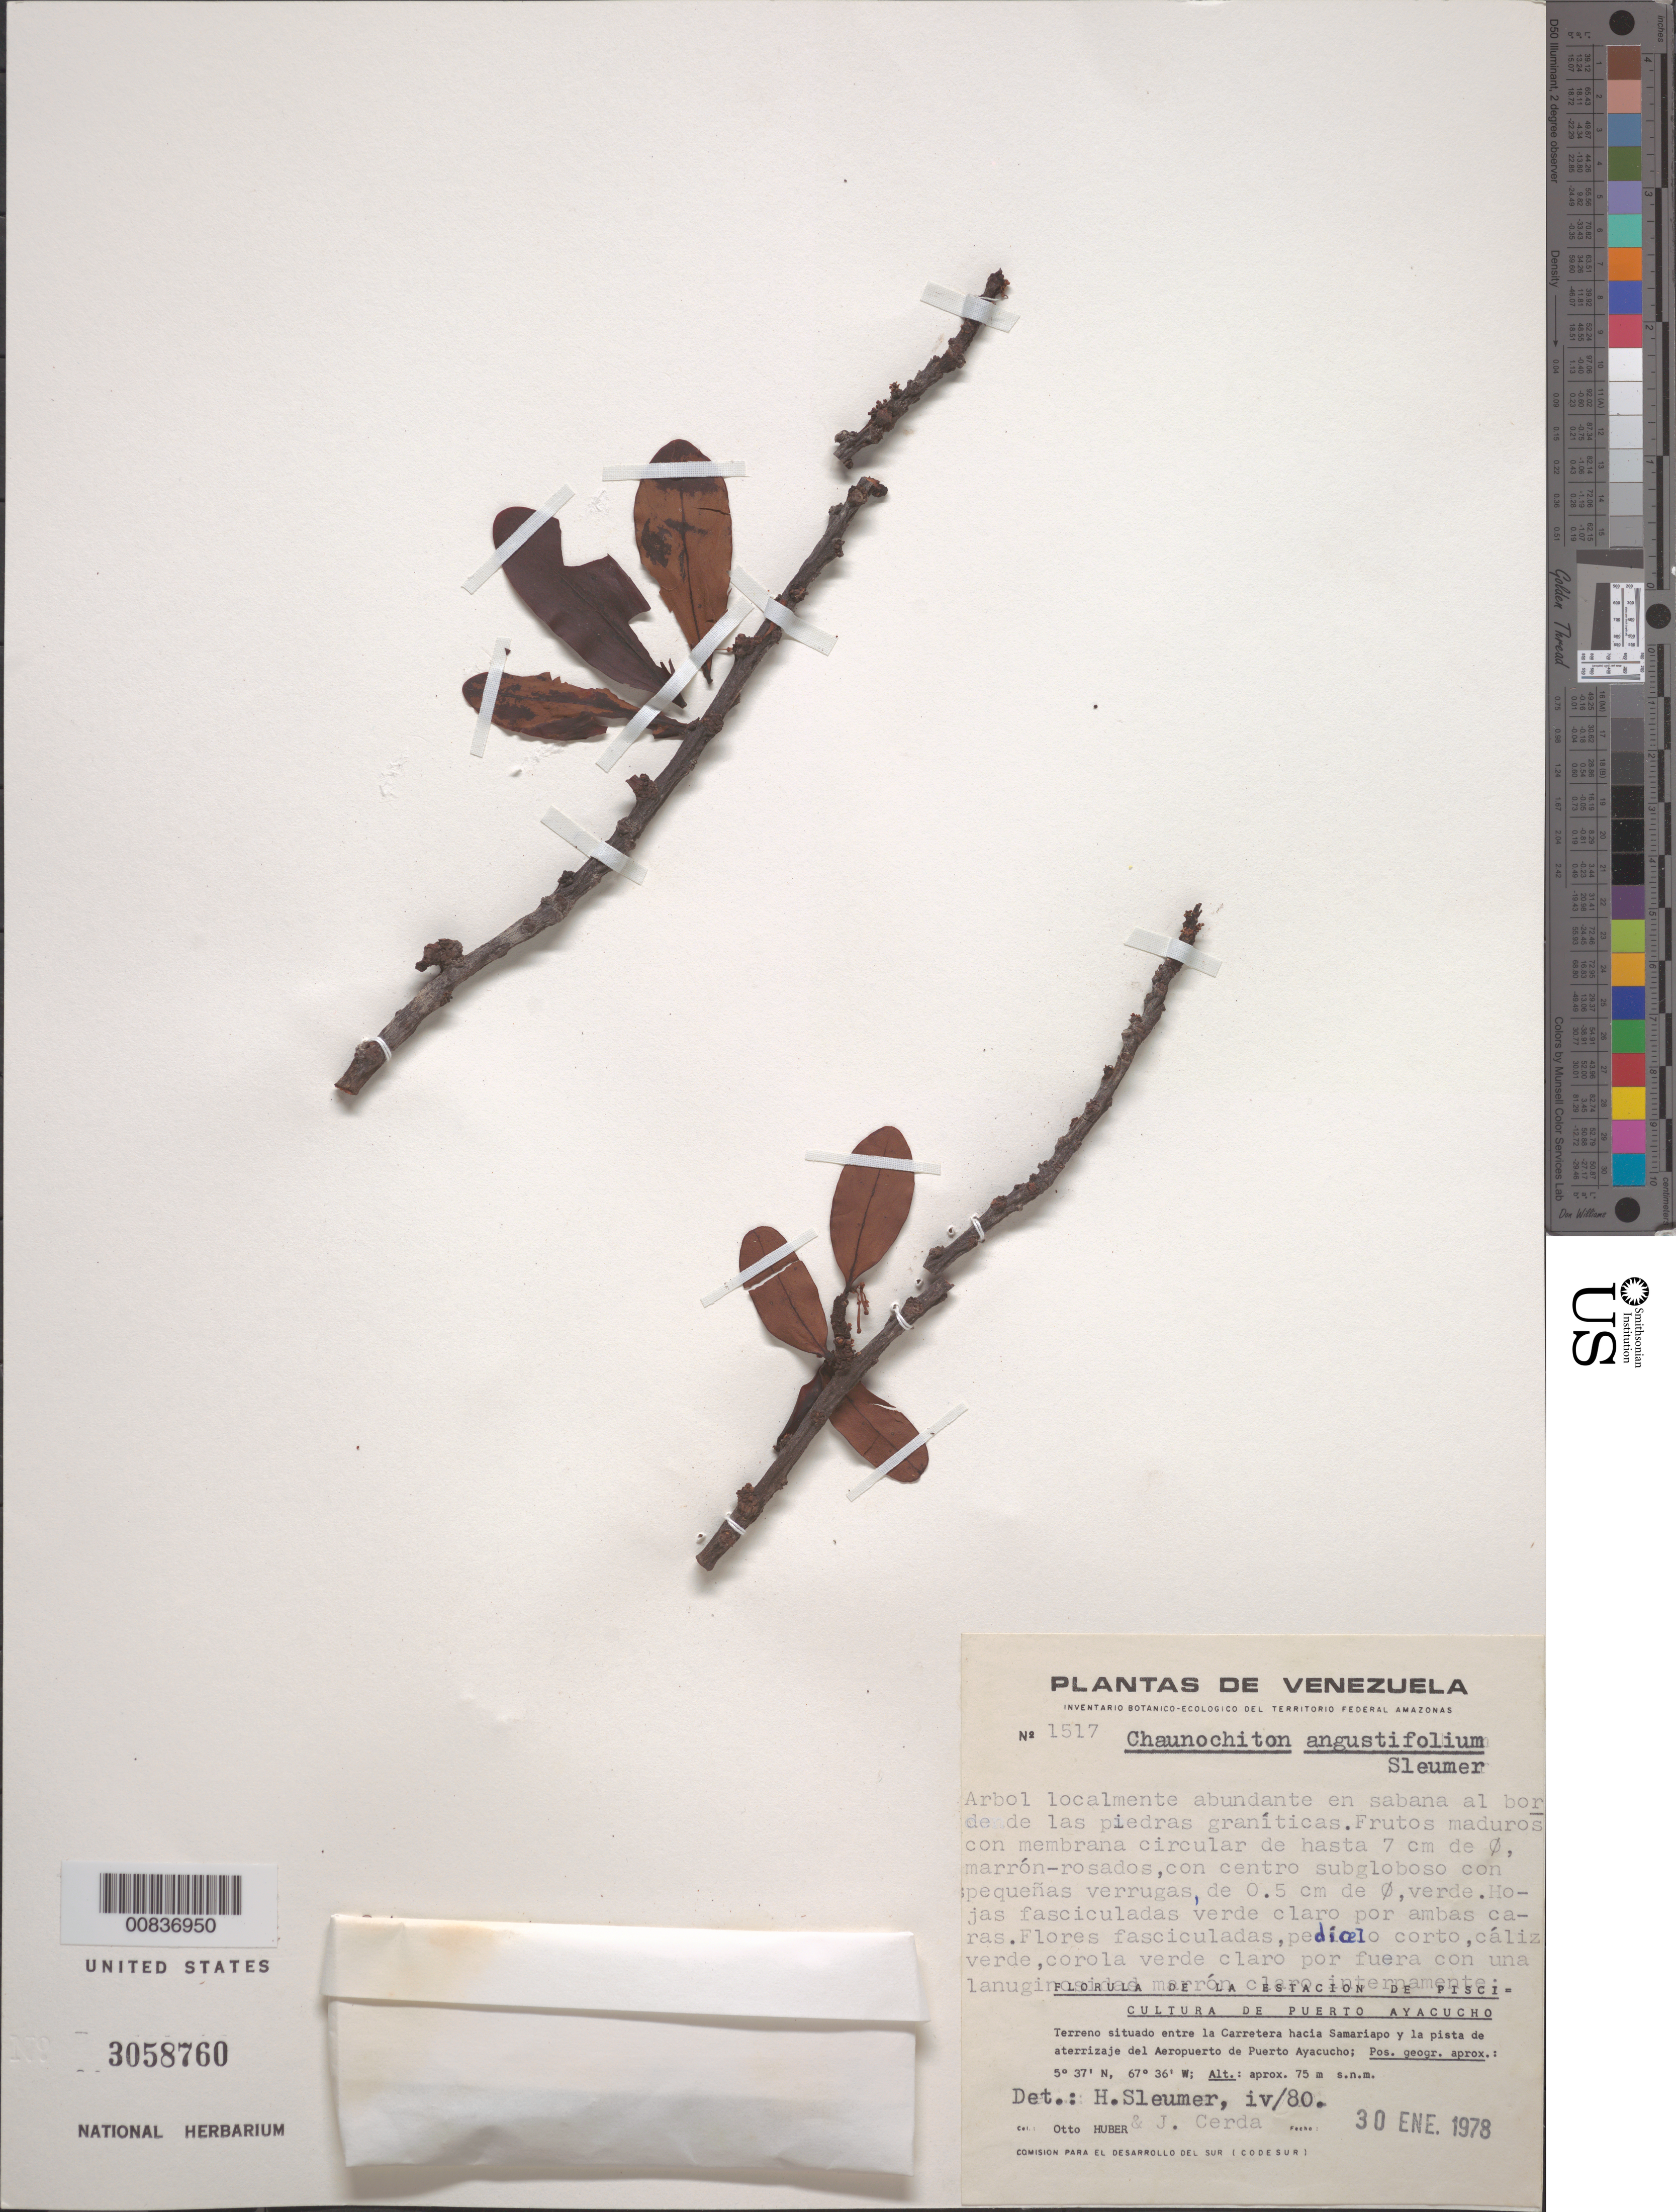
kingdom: Plantae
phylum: Tracheophyta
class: Magnoliopsida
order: Santalales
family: Aptandraceae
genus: Chaunochiton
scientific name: Chaunochiton angustifolium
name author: Sleumer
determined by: Sleumer, H. O.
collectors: O. Huber & J. Cerda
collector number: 1517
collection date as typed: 30-Jan-78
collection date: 1978-01-30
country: Venezuela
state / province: Amazonas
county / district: Atures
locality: Puerto Ayacucho, carretera hacia Samariapo y la pista de aterrizaje del Aeropuerto de Puerto Ayacucho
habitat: Sabana a borde de las piedras graníticas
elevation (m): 75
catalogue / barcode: US 3058760